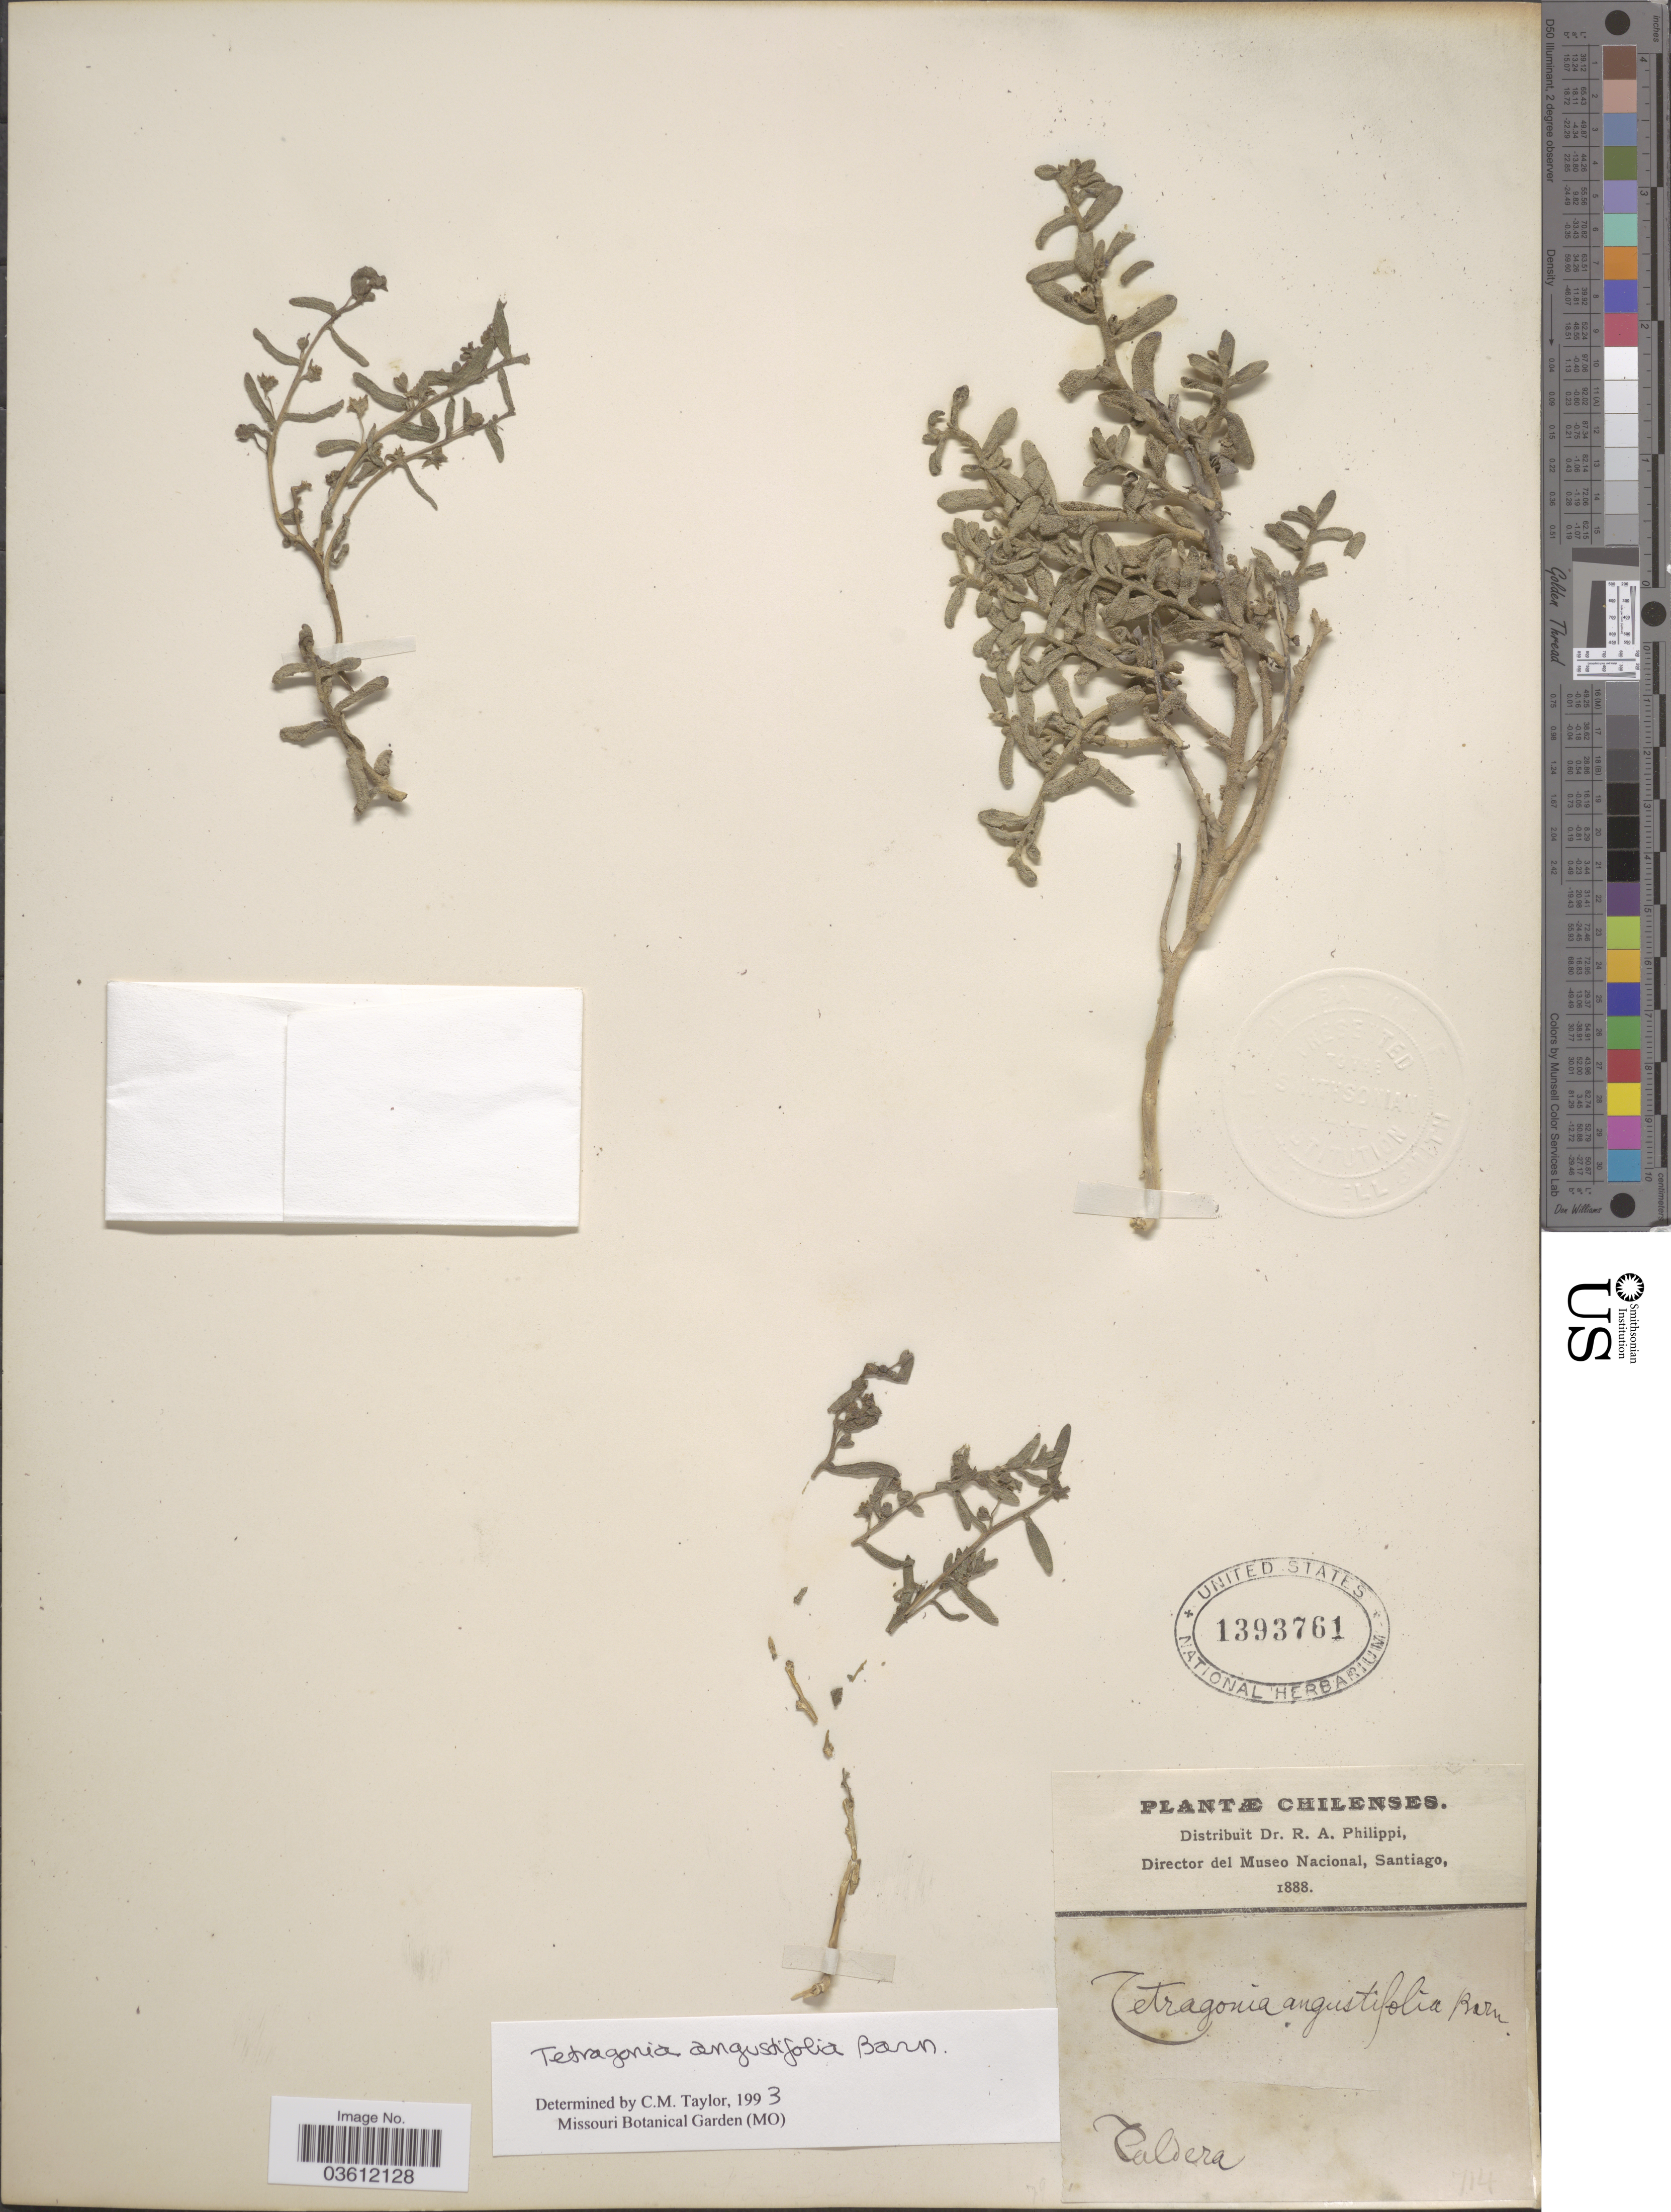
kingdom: Plantae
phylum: Tracheophyta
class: Magnoliopsida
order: Caryophyllales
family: Aizoaceae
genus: Tetragonia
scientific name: Tetragonia angustifolia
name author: Barnéoud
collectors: ex. herb. R.A. Philippi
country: Chile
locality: Caldera.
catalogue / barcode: US 1393761